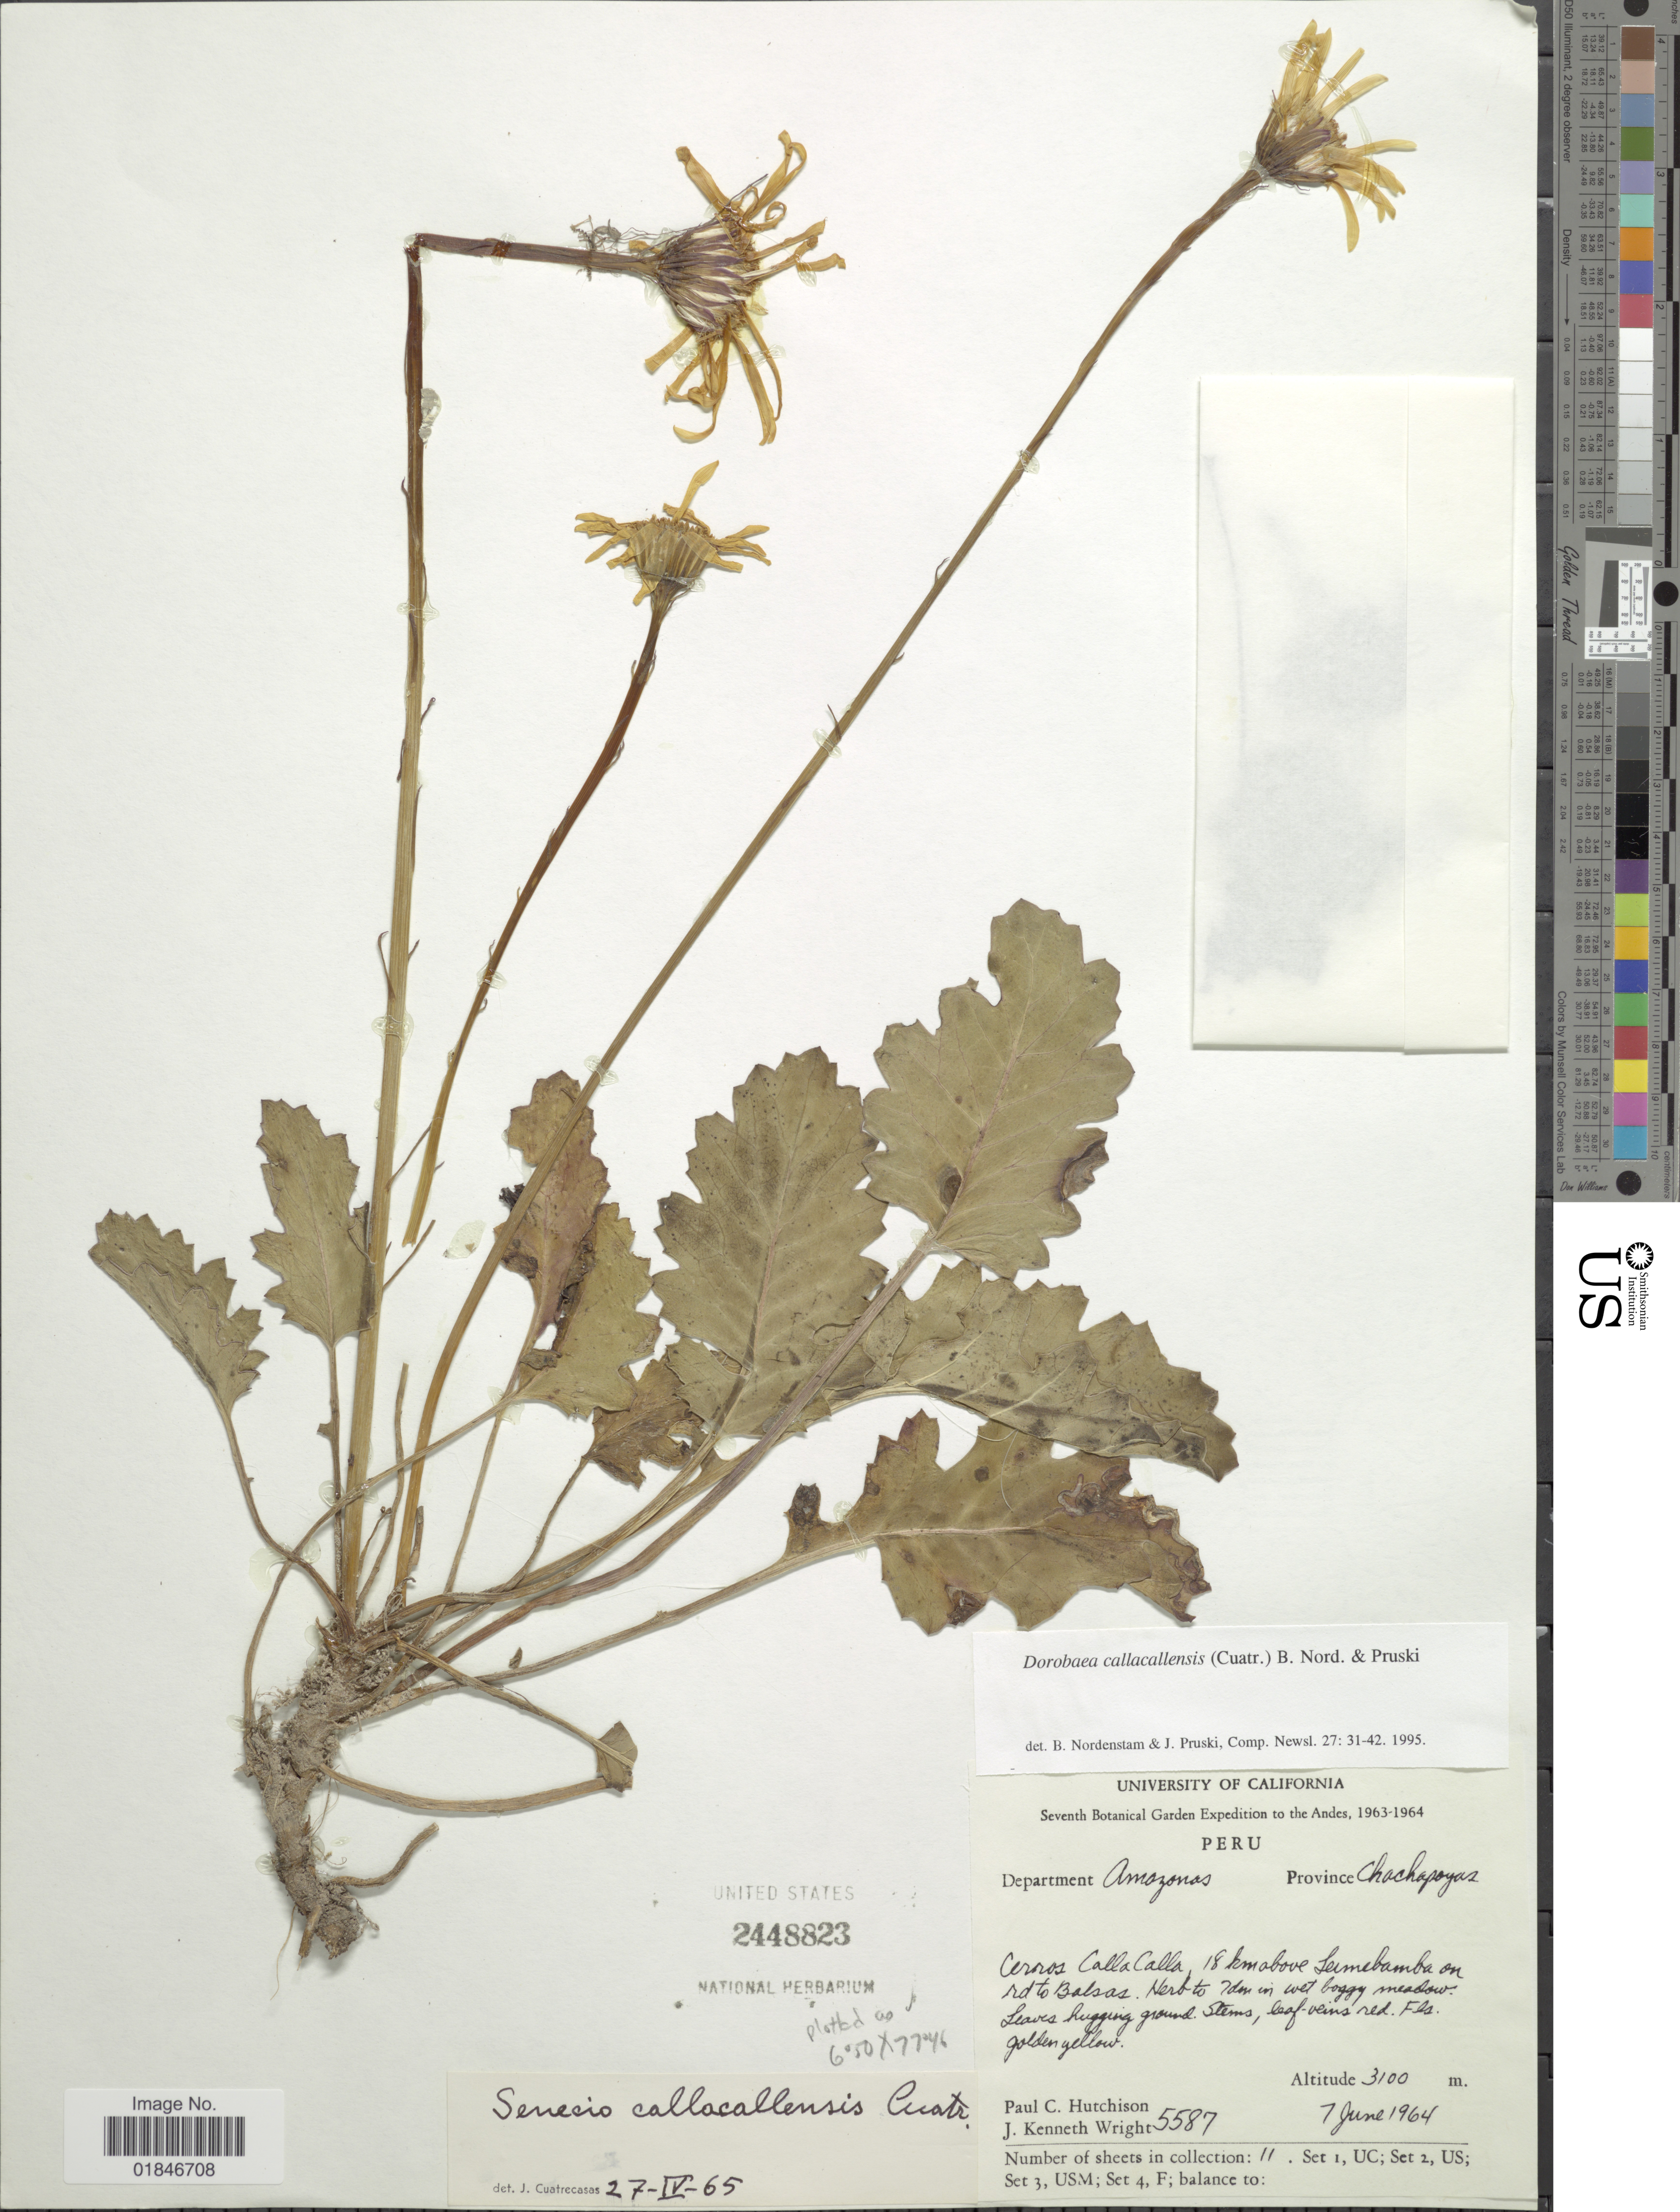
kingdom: Plantae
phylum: Tracheophyta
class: Magnoliopsida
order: Asterales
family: Asteraceae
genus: Dorobaea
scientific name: Dorobaea callacallensis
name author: (Cuatrec.) B. Nord. & Pruski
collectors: P. C. Hutchison & J. K. Wright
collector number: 5587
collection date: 1964-06-07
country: Peru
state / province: Amazonas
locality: Department Amazonas, Province Chachapoyas. Cerros Calla Calla, 18 km above Leimebamba on rd to Balsas.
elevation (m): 3100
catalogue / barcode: US 2448823